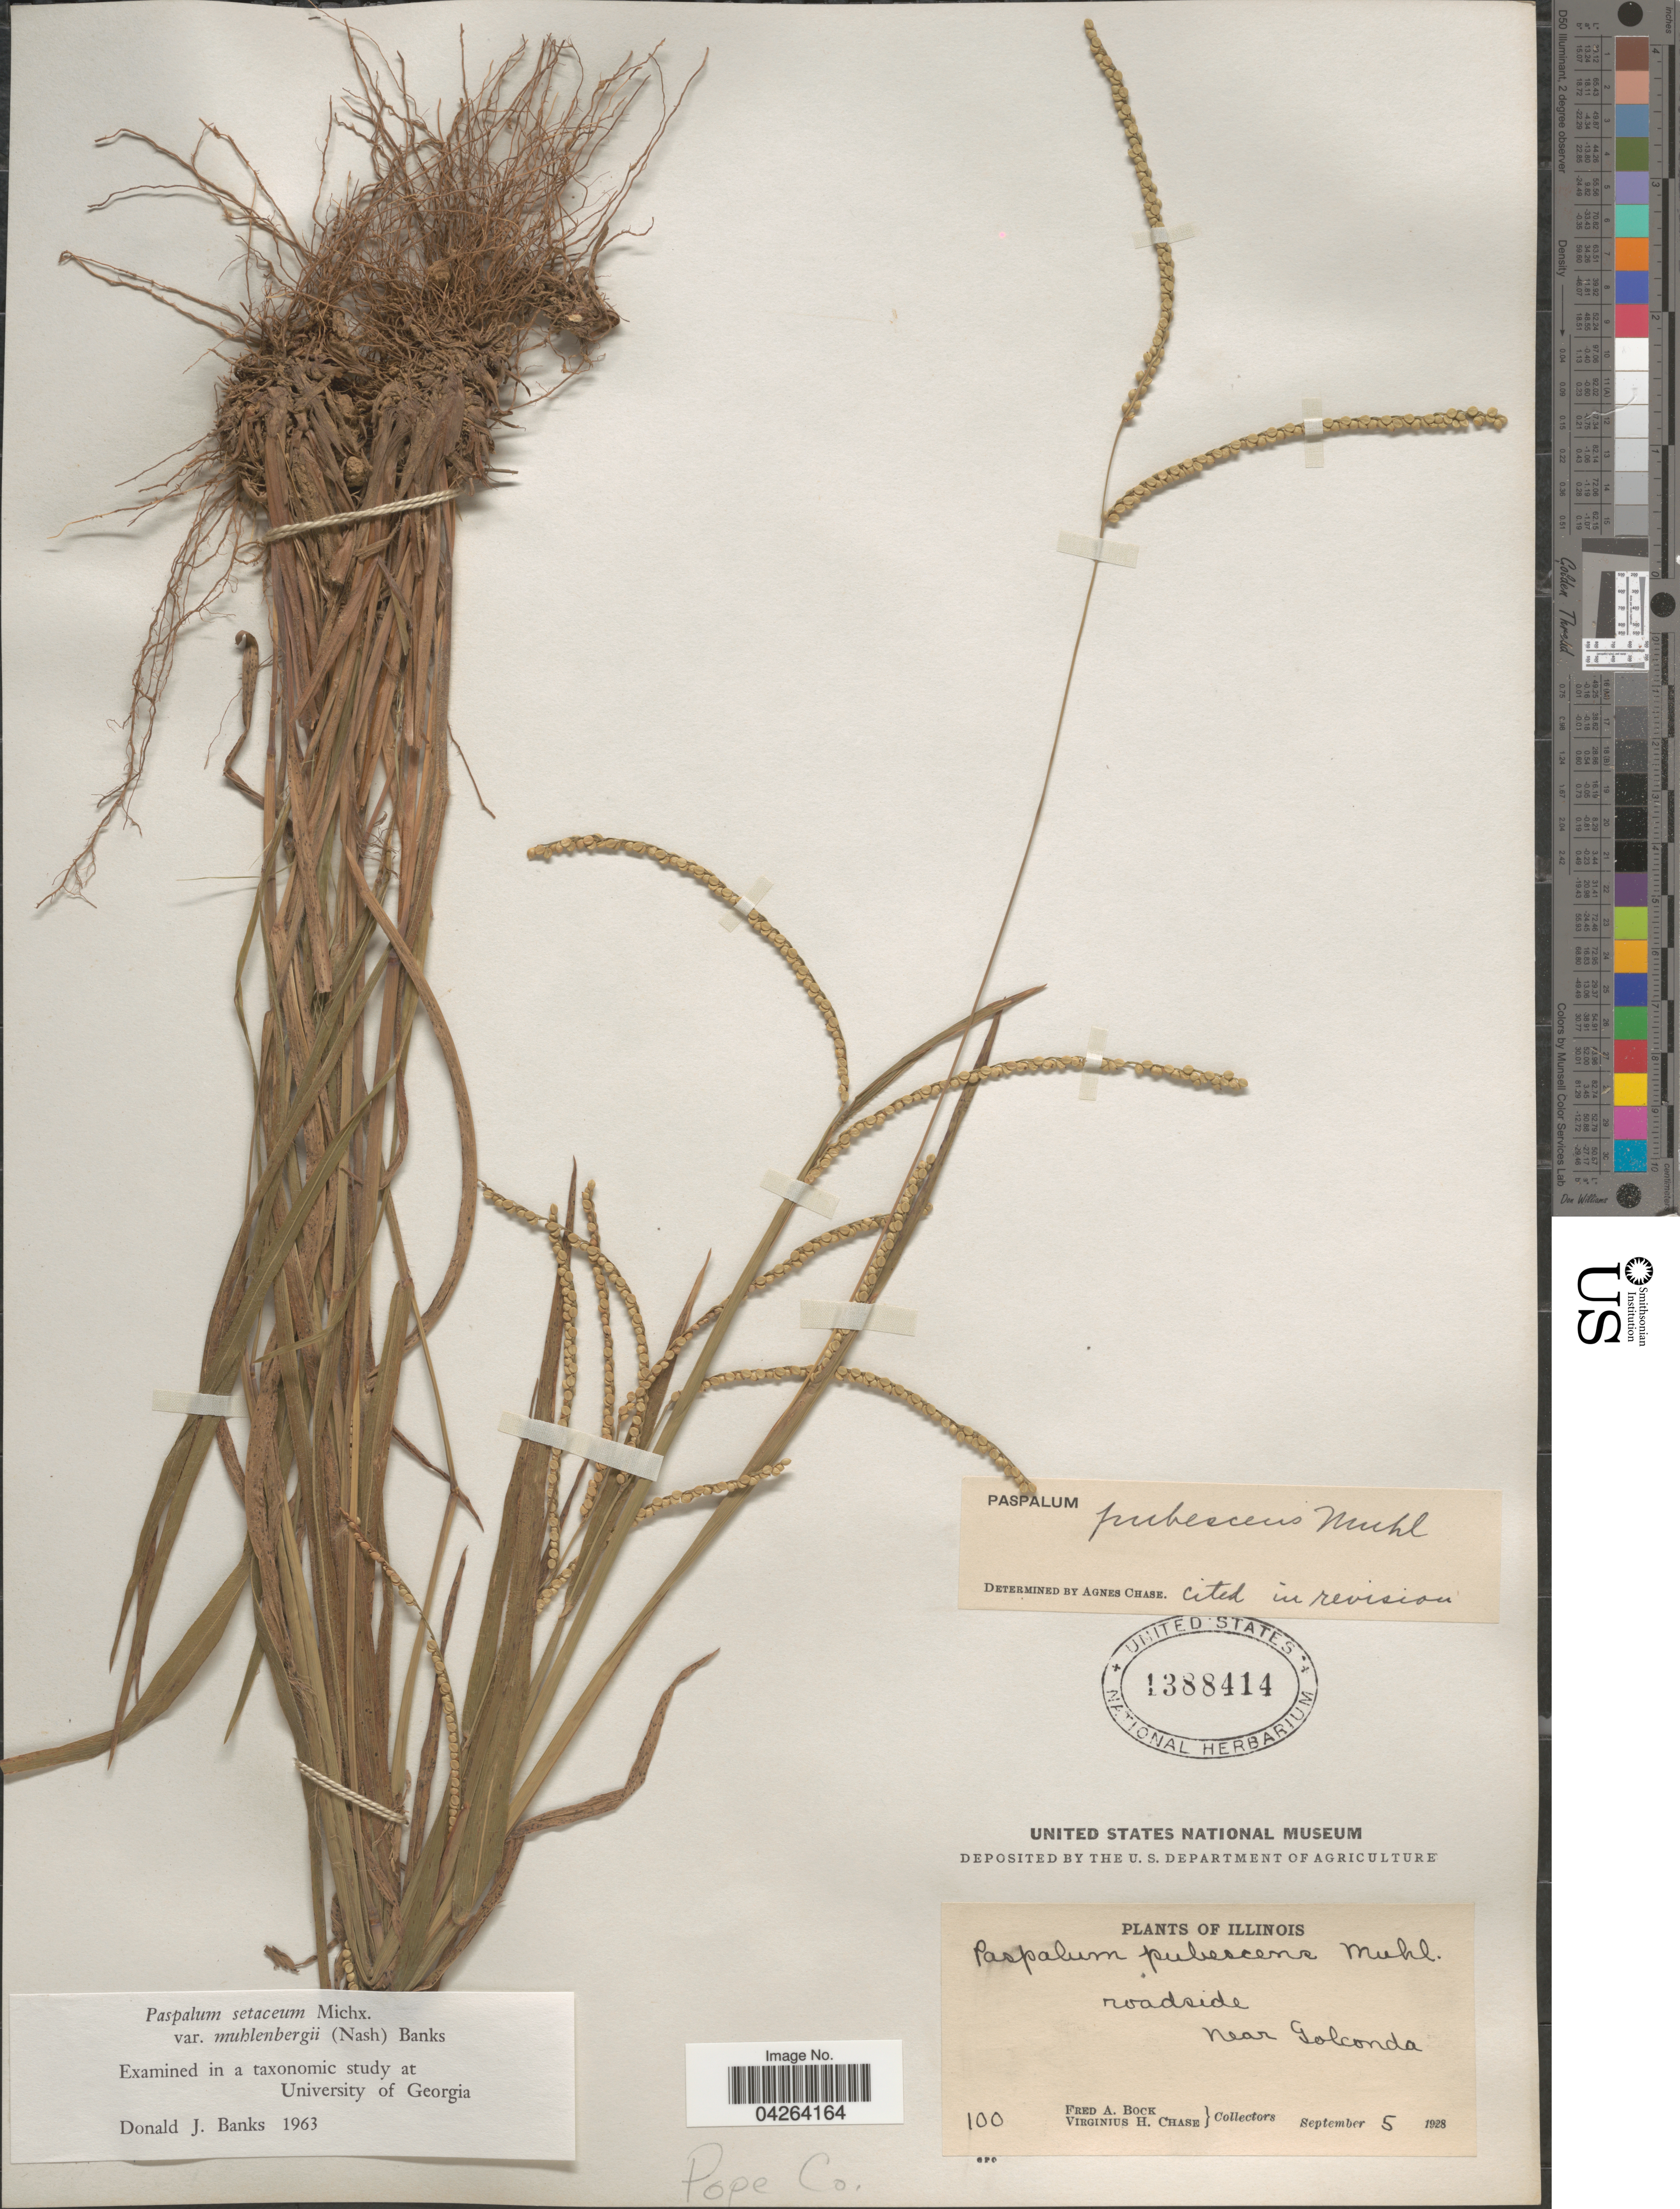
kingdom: Plantae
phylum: Tracheophyta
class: Liliopsida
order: Poales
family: Poaceae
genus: Paspalum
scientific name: Paspalum setaceum var. muhlenbergii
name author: (Nash) D.J. Banks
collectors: F. Bock & V. H. Chase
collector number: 100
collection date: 1928-09-05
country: United States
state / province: Illinois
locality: Roadside near Golconda. Pope Co.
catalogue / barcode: US 1388414